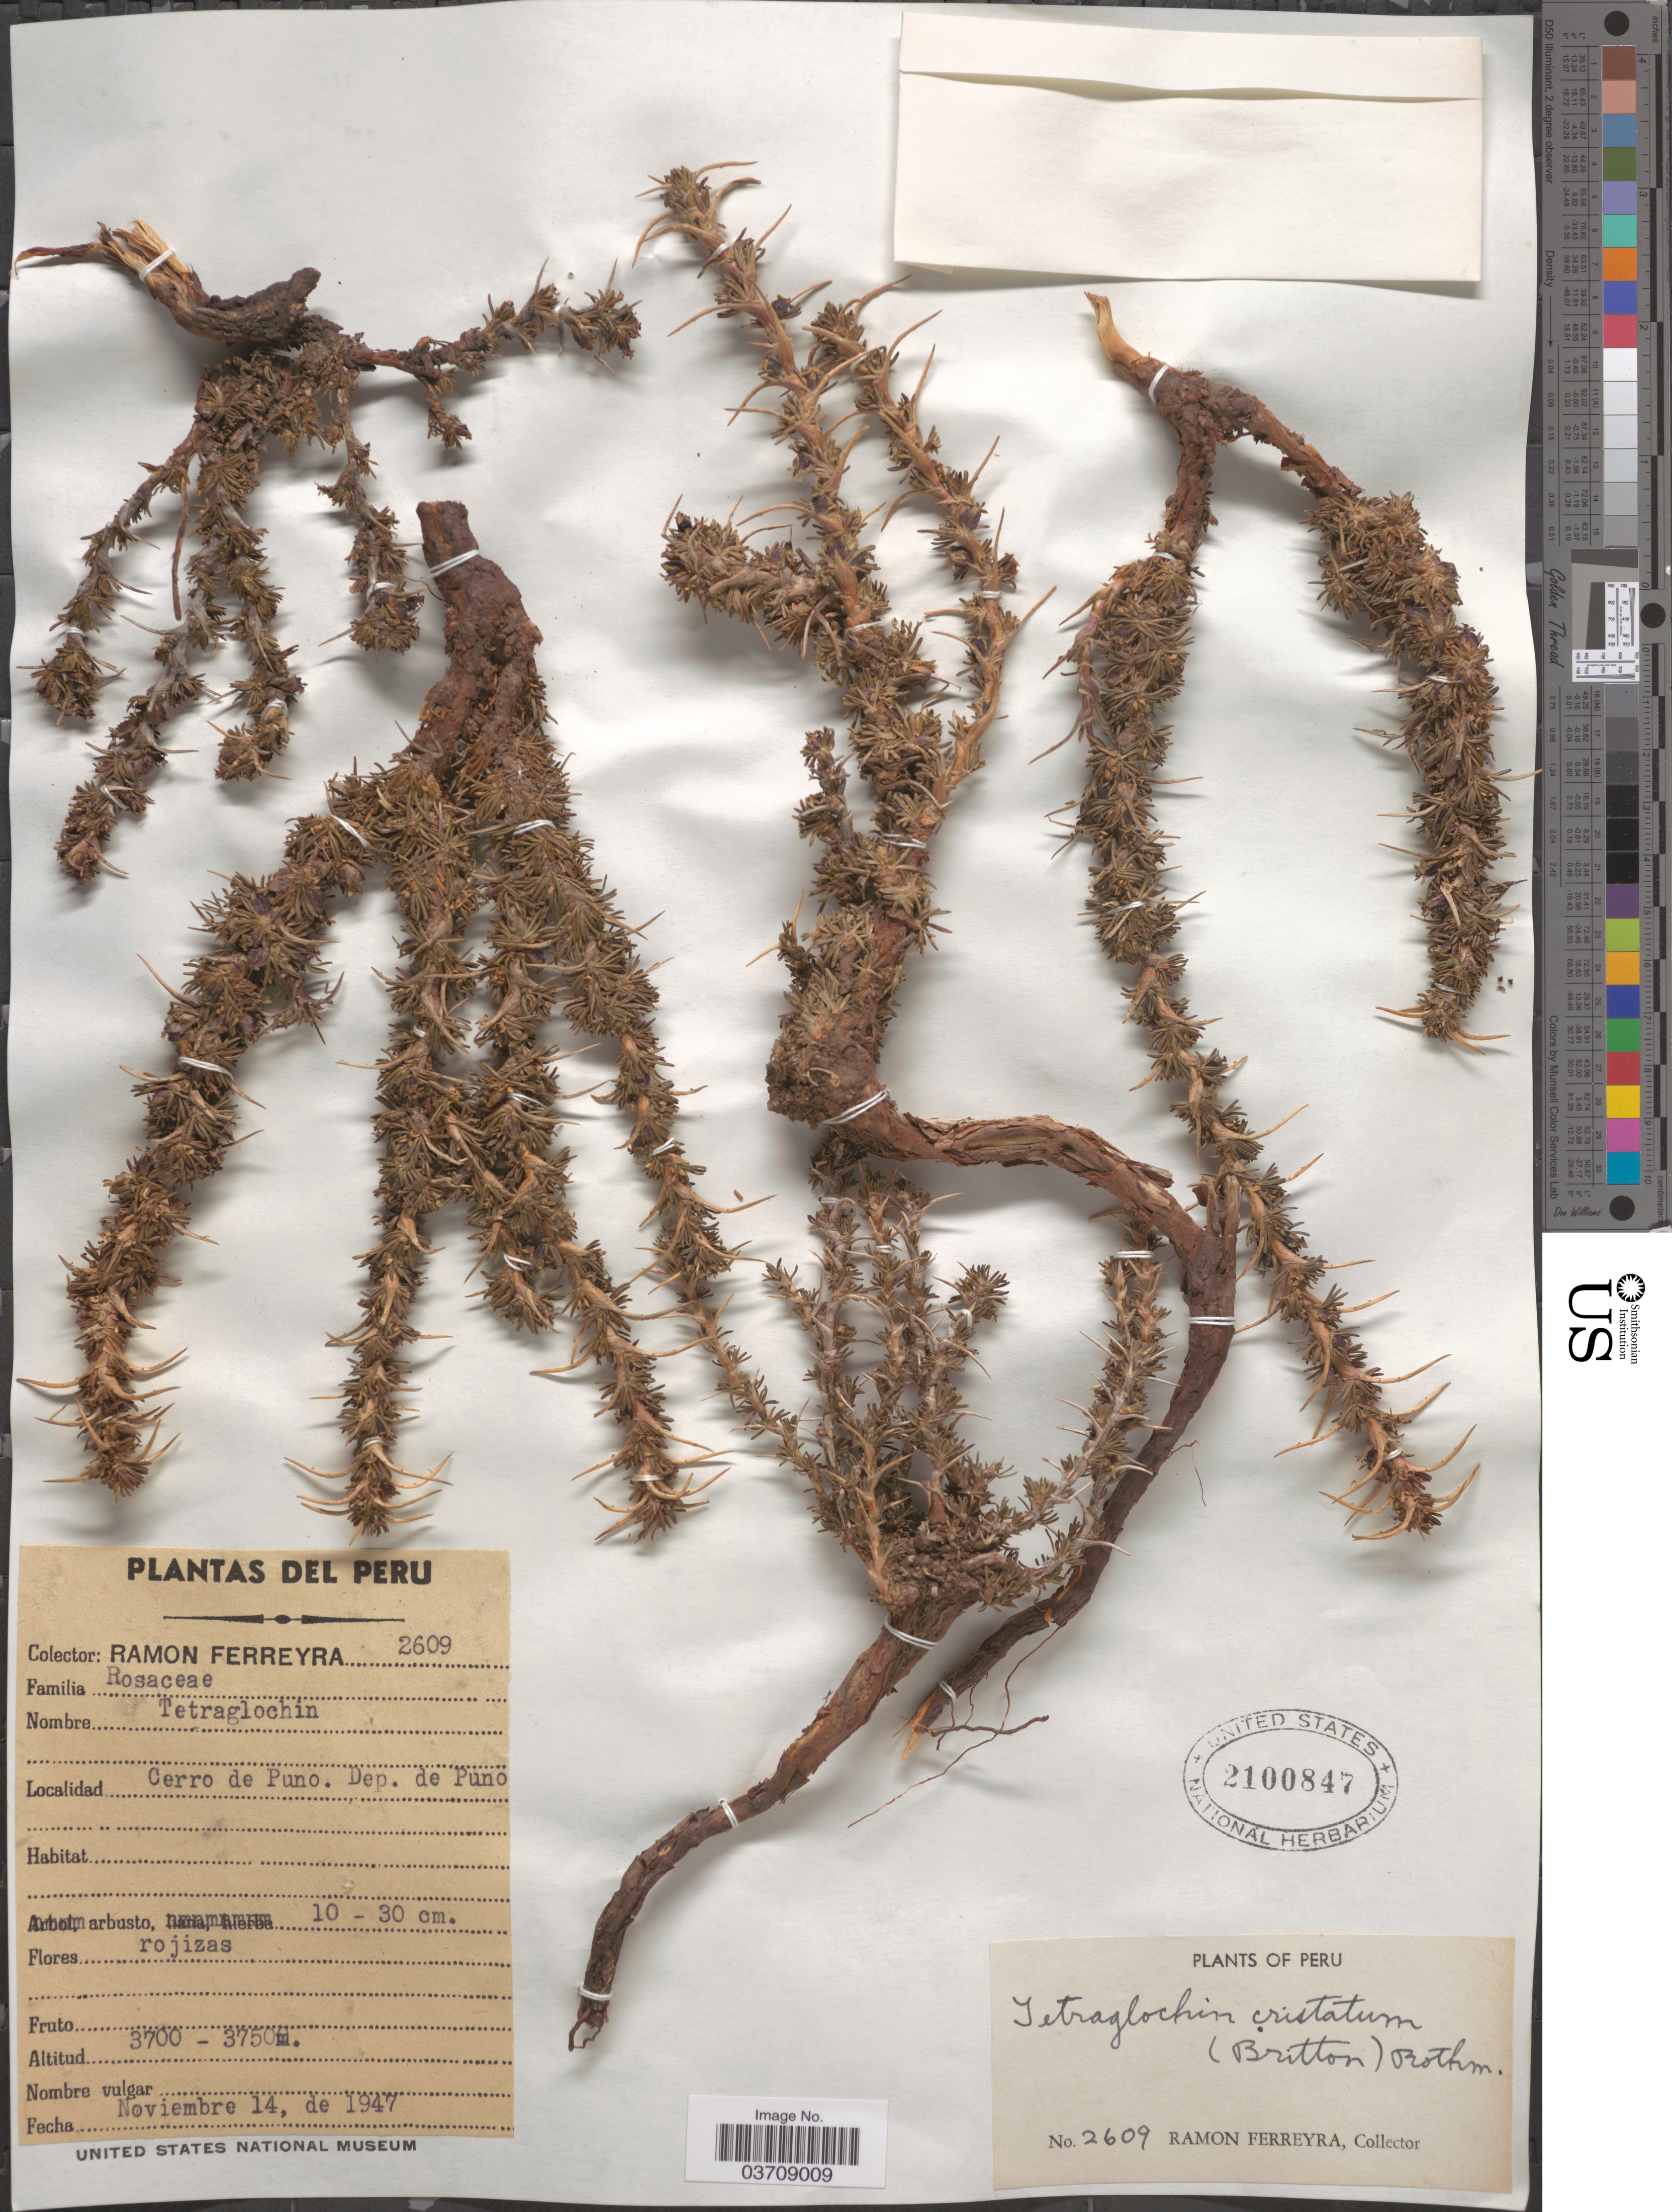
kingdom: Plantae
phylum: Tracheophyta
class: Magnoliopsida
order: Rosales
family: Rosaceae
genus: Tetraglochin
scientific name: Tetraglochin cristatum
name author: Rothm.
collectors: R. A. Ferreyra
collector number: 2609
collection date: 1947-11-14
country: Peru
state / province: Puno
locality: Cerro de Puno. Dep. de Puno.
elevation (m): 3700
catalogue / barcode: US 2100847